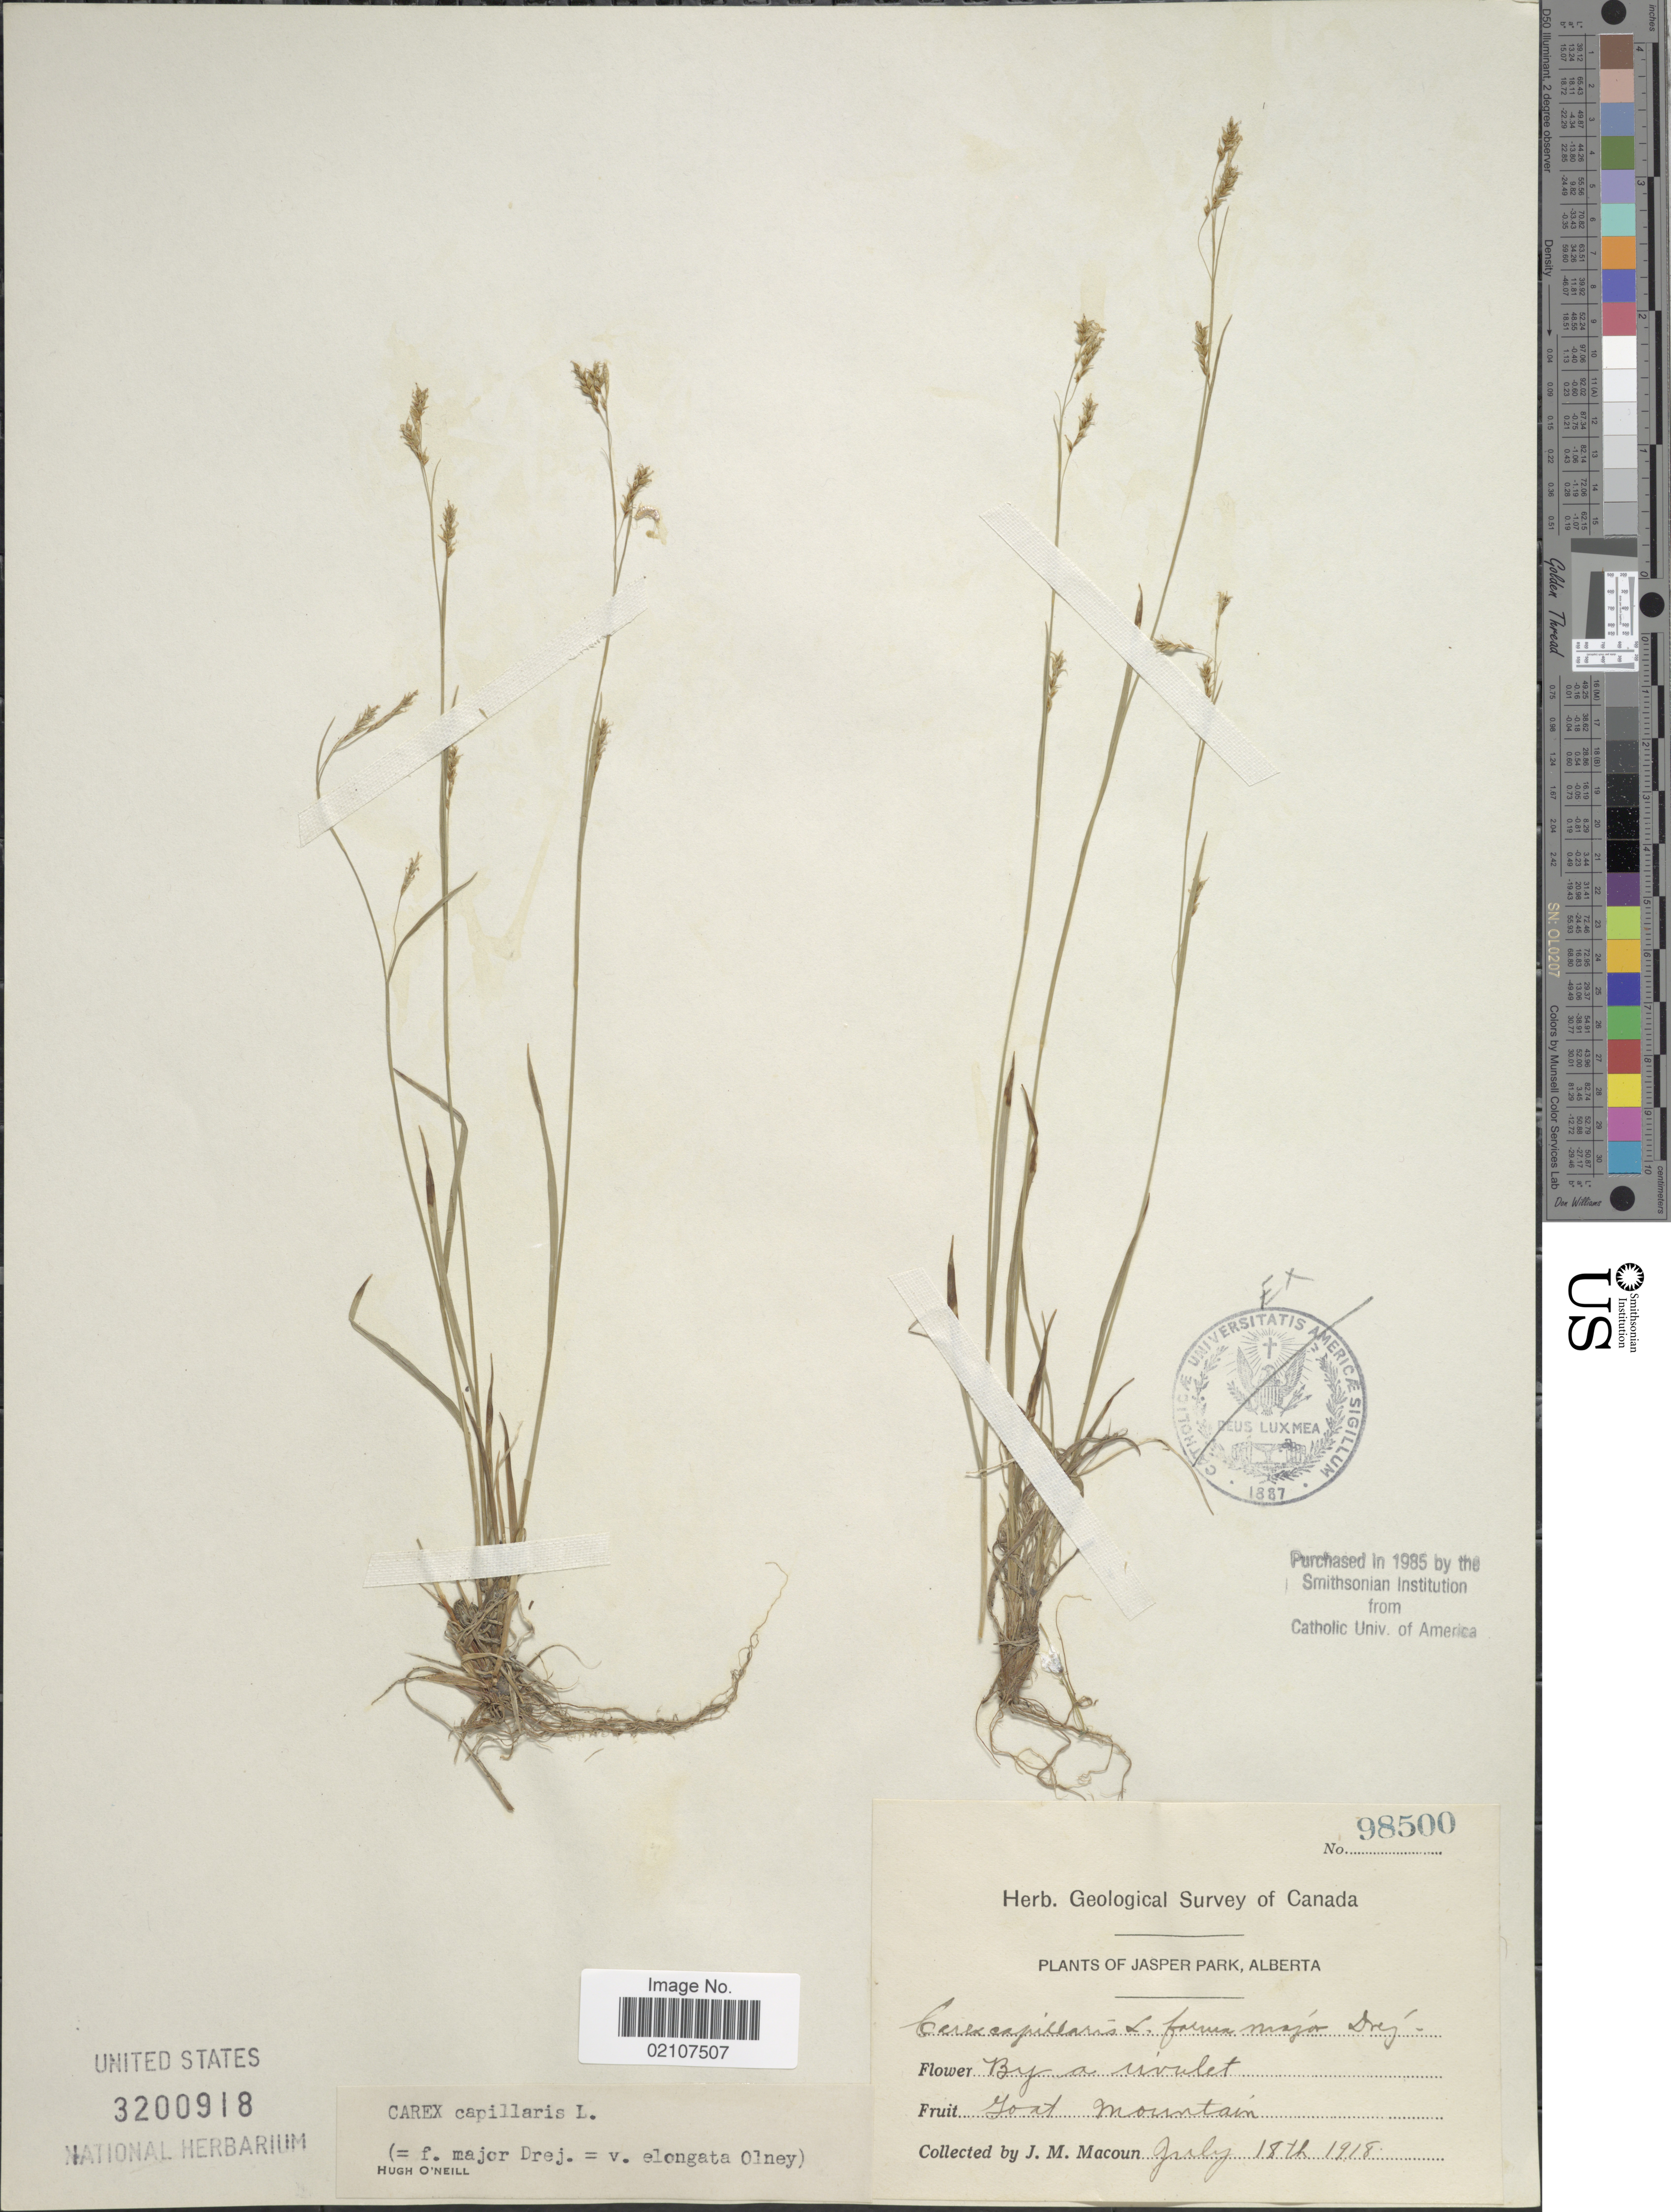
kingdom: Plantae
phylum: Tracheophyta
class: Liliopsida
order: Poales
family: Cyperaceae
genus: Carex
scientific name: Carex capillaris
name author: L.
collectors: J. M. Macoun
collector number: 98500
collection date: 1918-07-18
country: Canada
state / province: Alberta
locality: Jasper Park, By a rivulet, Goat Mountain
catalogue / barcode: US 3200918